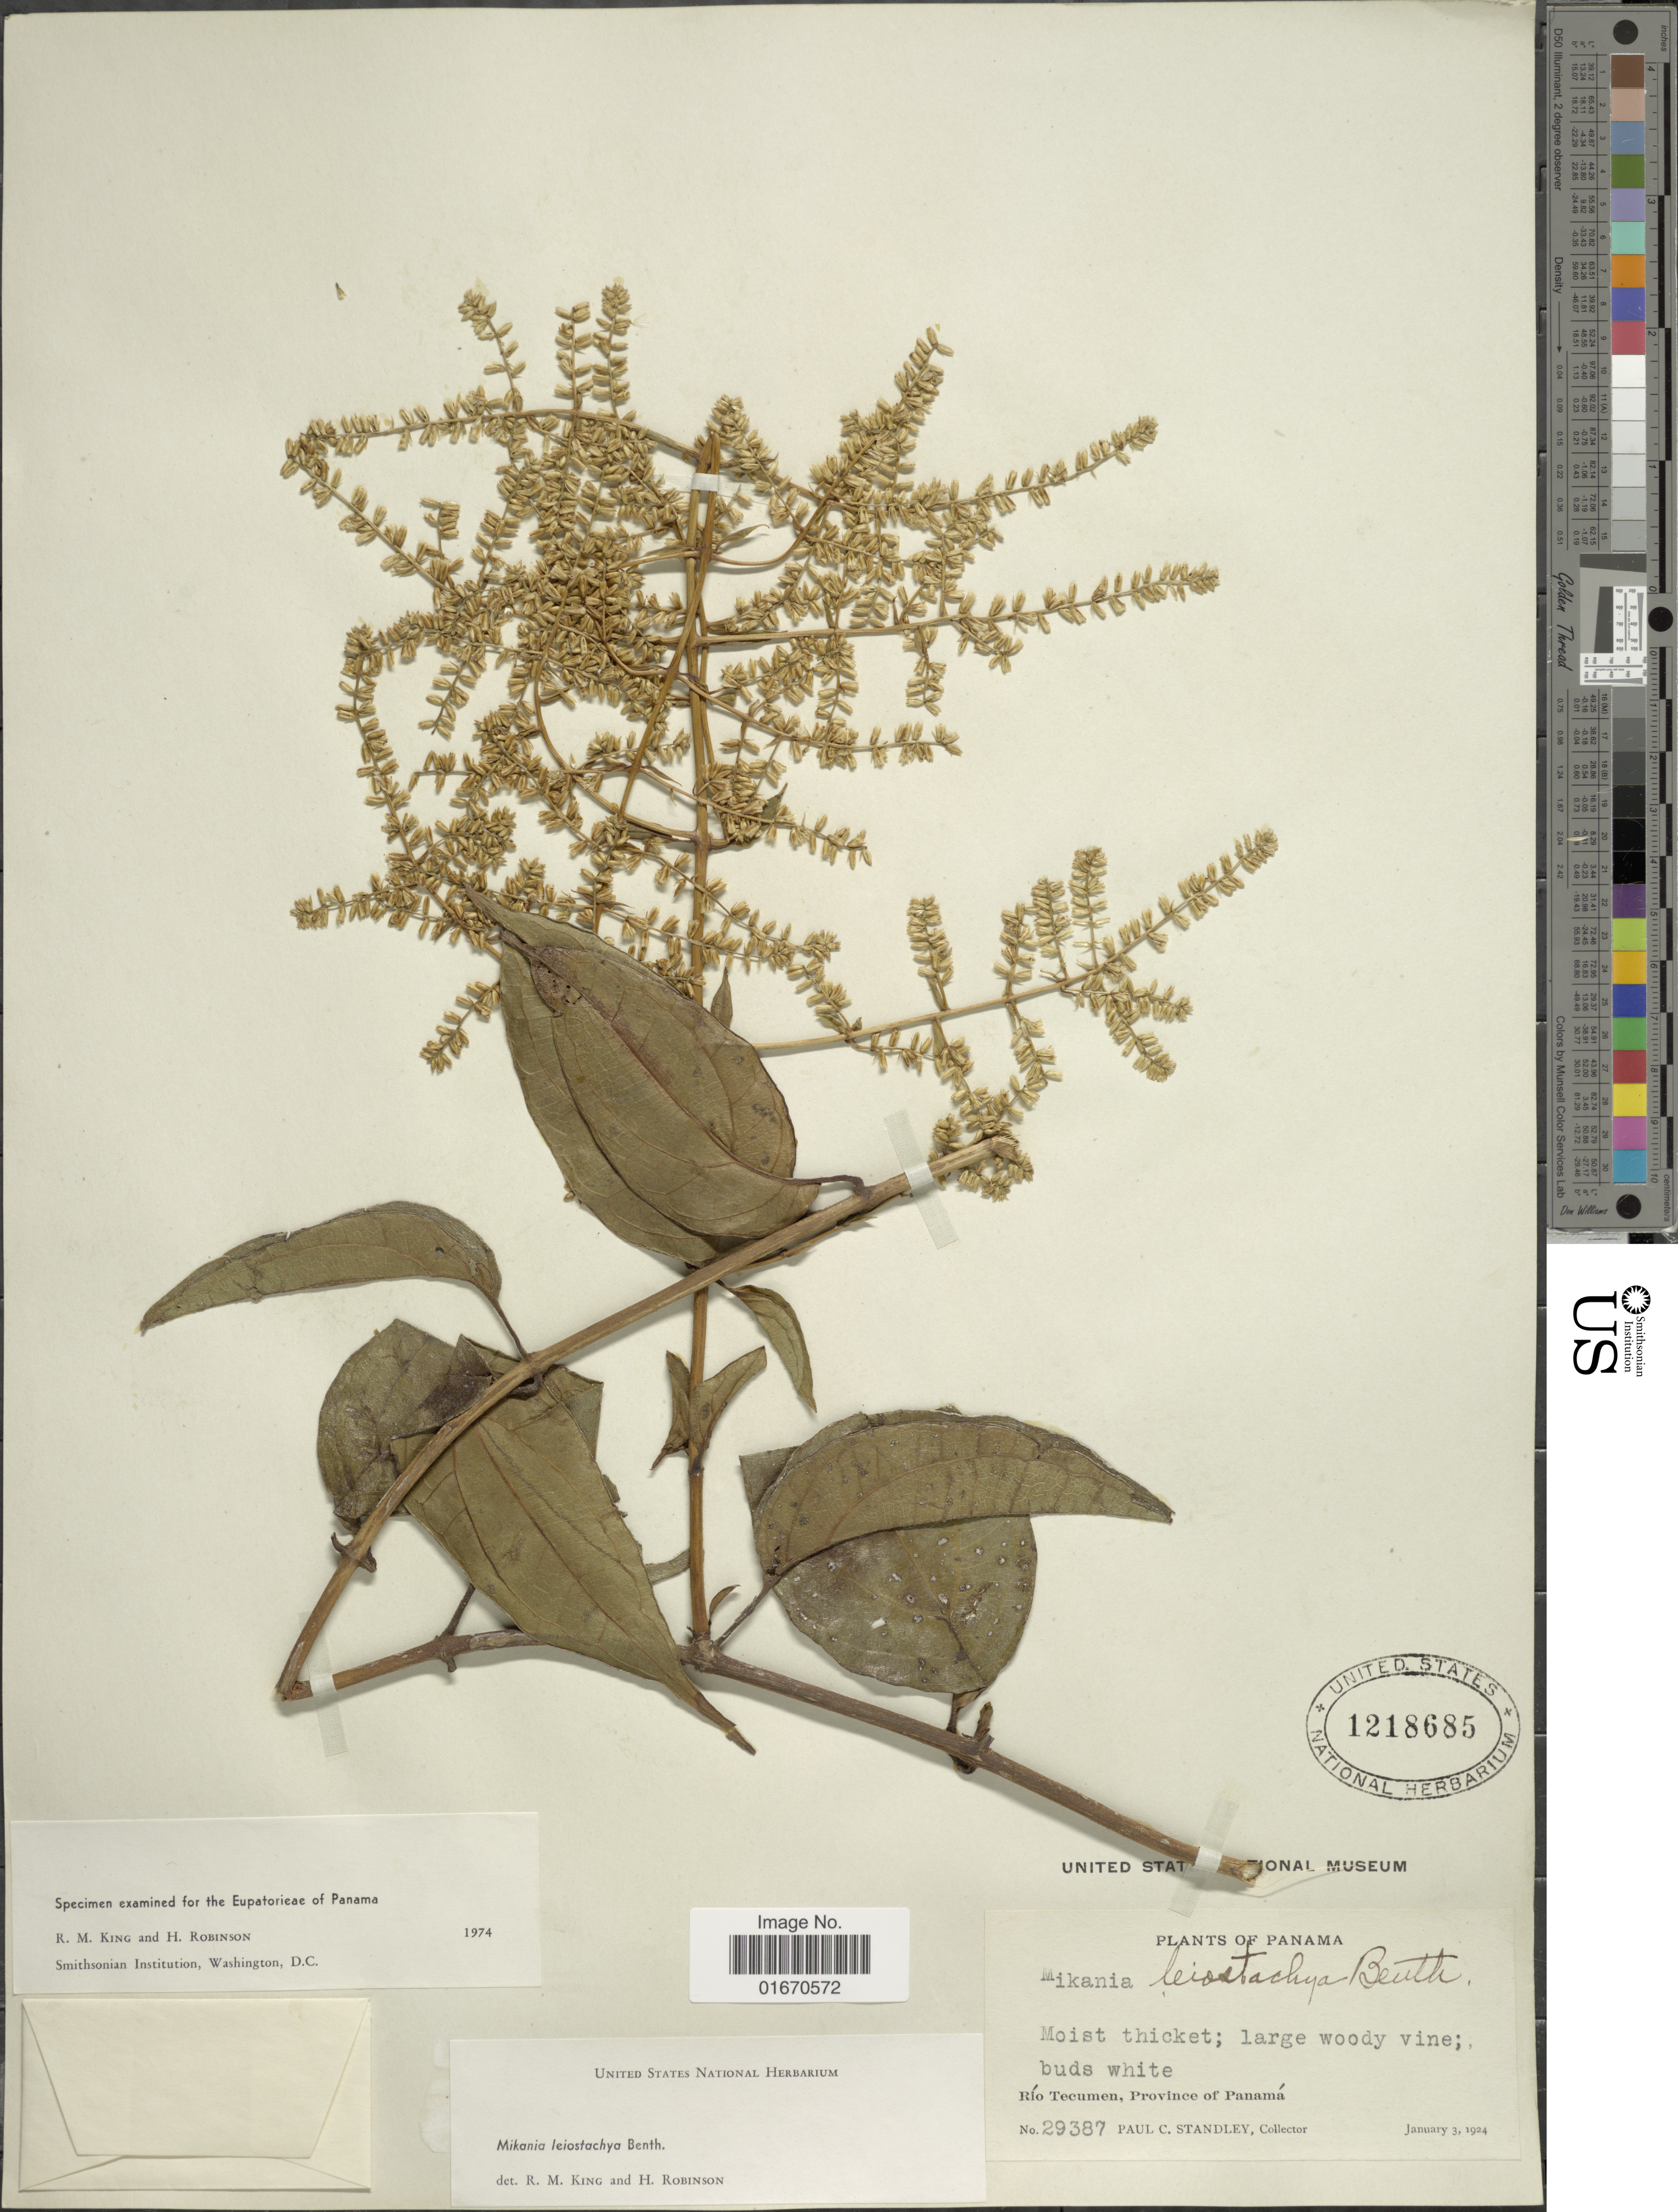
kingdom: Plantae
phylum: Tracheophyta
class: Magnoliopsida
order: Asterales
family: Asteraceae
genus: Mikania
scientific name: Mikania leiostachya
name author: Benth.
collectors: P. C. Standley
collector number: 29387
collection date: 1924-01-03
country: Panama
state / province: Panamá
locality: Rio Tecumen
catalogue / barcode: US 1218685